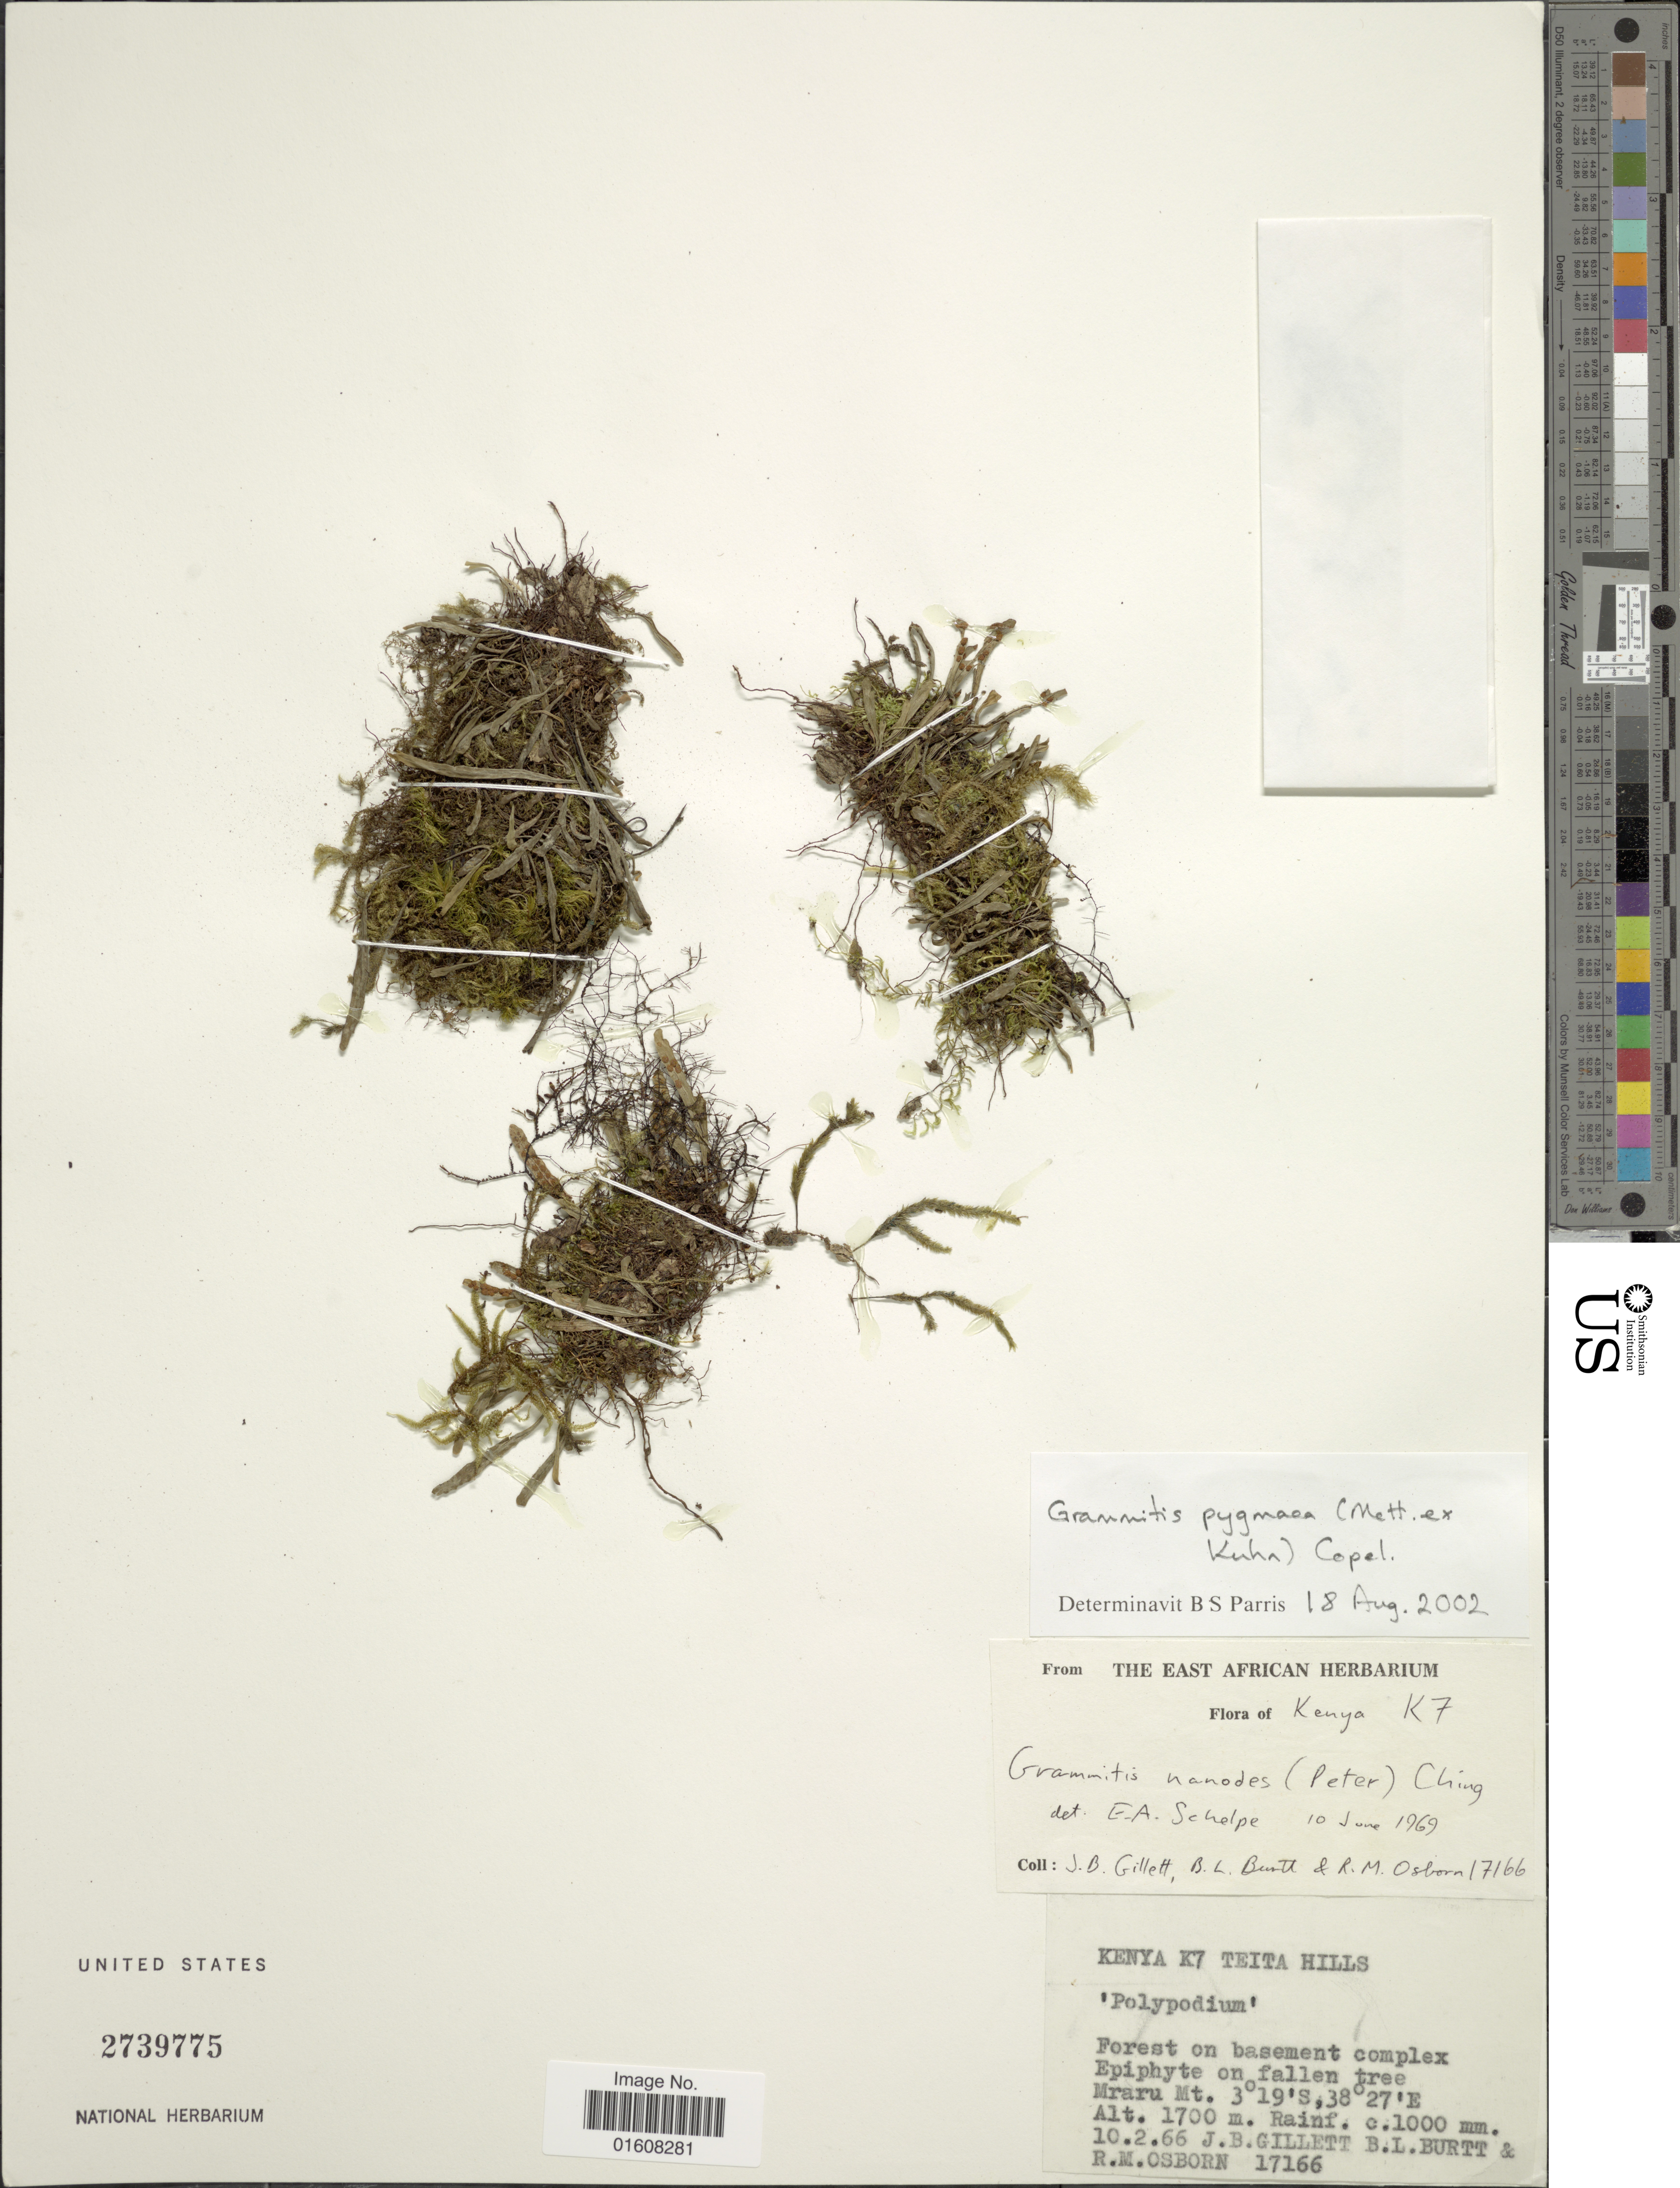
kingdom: Plantae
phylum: Tracheophyta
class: Polypodiopsida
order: Polypodiales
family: Polypodiaceae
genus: Grammitis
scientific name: Grammitis pygmaea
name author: (Mett. ex Kuhn) Copel.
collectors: J. B. Gillett, B. L. Burtt & R. Osborn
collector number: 17166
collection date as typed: Transcribed d/m/y: 10/2/66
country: Kenya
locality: K7 Teita Hills. Mraru Mt.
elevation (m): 1700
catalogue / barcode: US 2739775